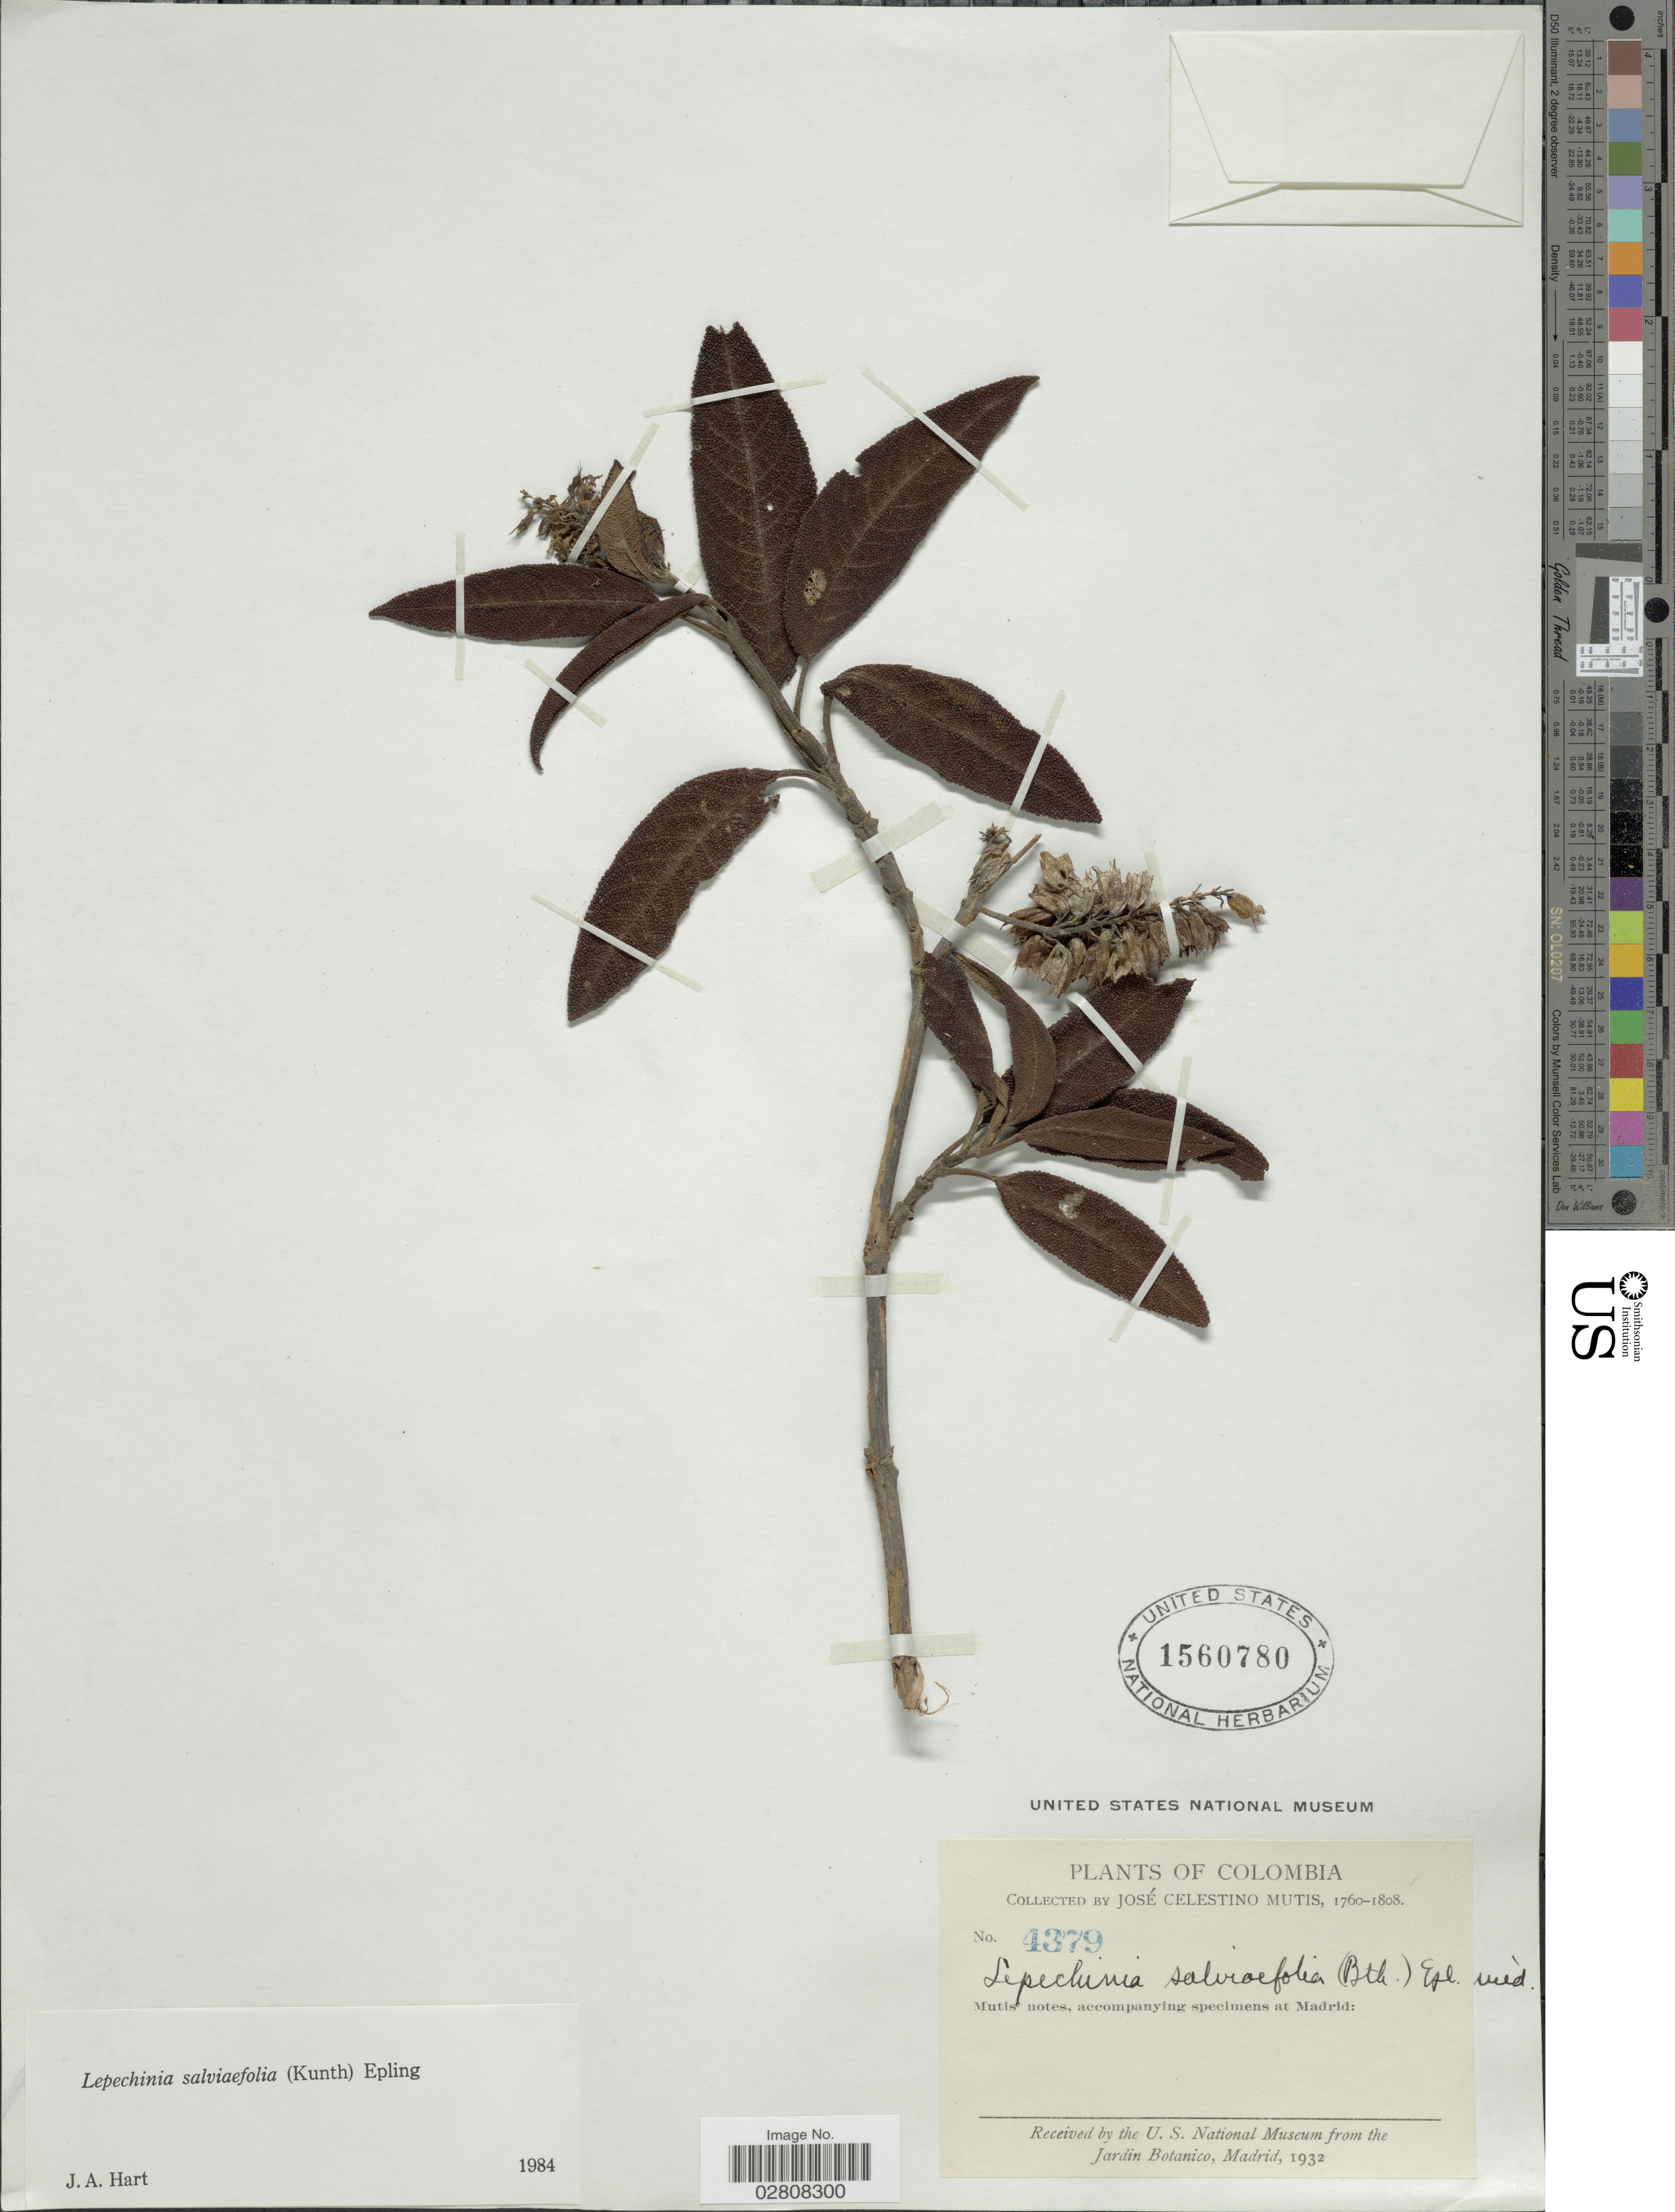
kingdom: Plantae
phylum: Tracheophyta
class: Magnoliopsida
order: Lamiales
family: Lamiaceae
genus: Lepechinia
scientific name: Lepechinia salviifolia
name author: (Kunth) Epling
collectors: J. C. B. Mutis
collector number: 4379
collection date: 1760/1808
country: Colombia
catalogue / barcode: US 1560780